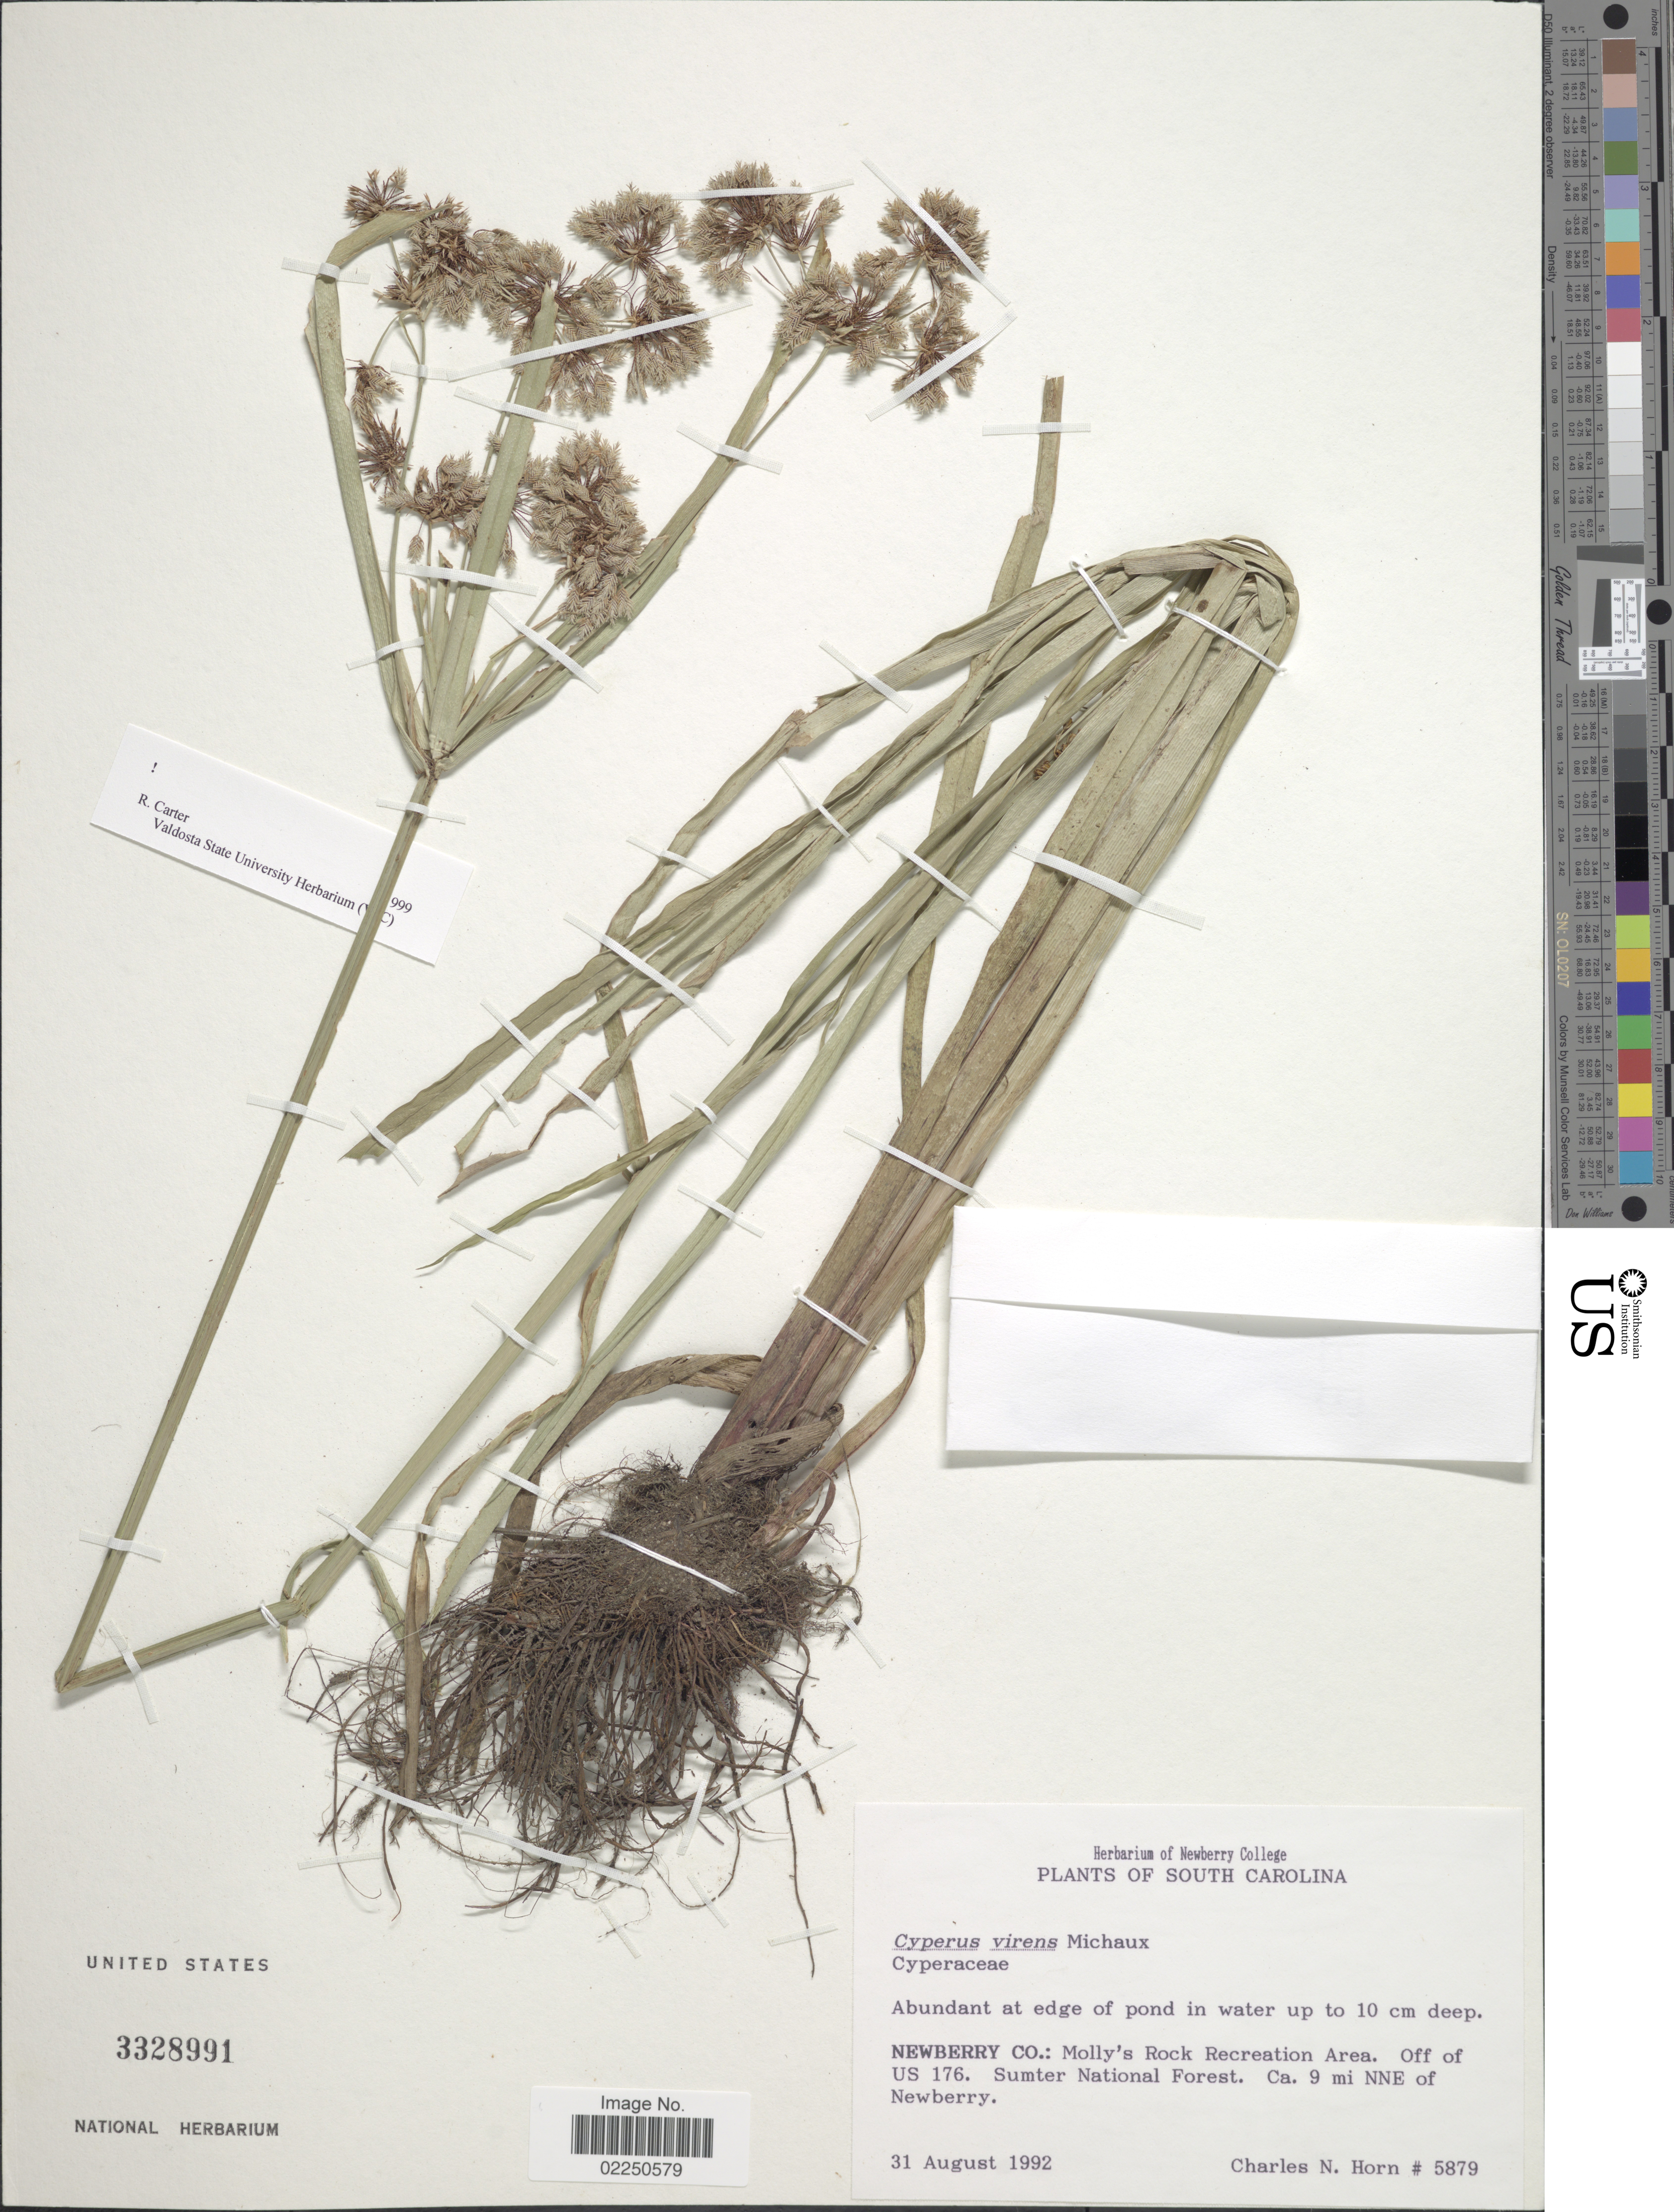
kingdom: Plantae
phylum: Tracheophyta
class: Liliopsida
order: Poales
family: Cyperaceae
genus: Cyperus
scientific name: Cyperus virens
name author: Michx.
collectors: C. N. Horn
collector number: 5879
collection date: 1992-08-31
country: United States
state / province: South Carolina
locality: Newberry Co.: Molly's Rock Recreation Area. Off of US 176. Sumter National Forest. Ca. 9 mi NNE of Newberry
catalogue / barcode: US 3328991